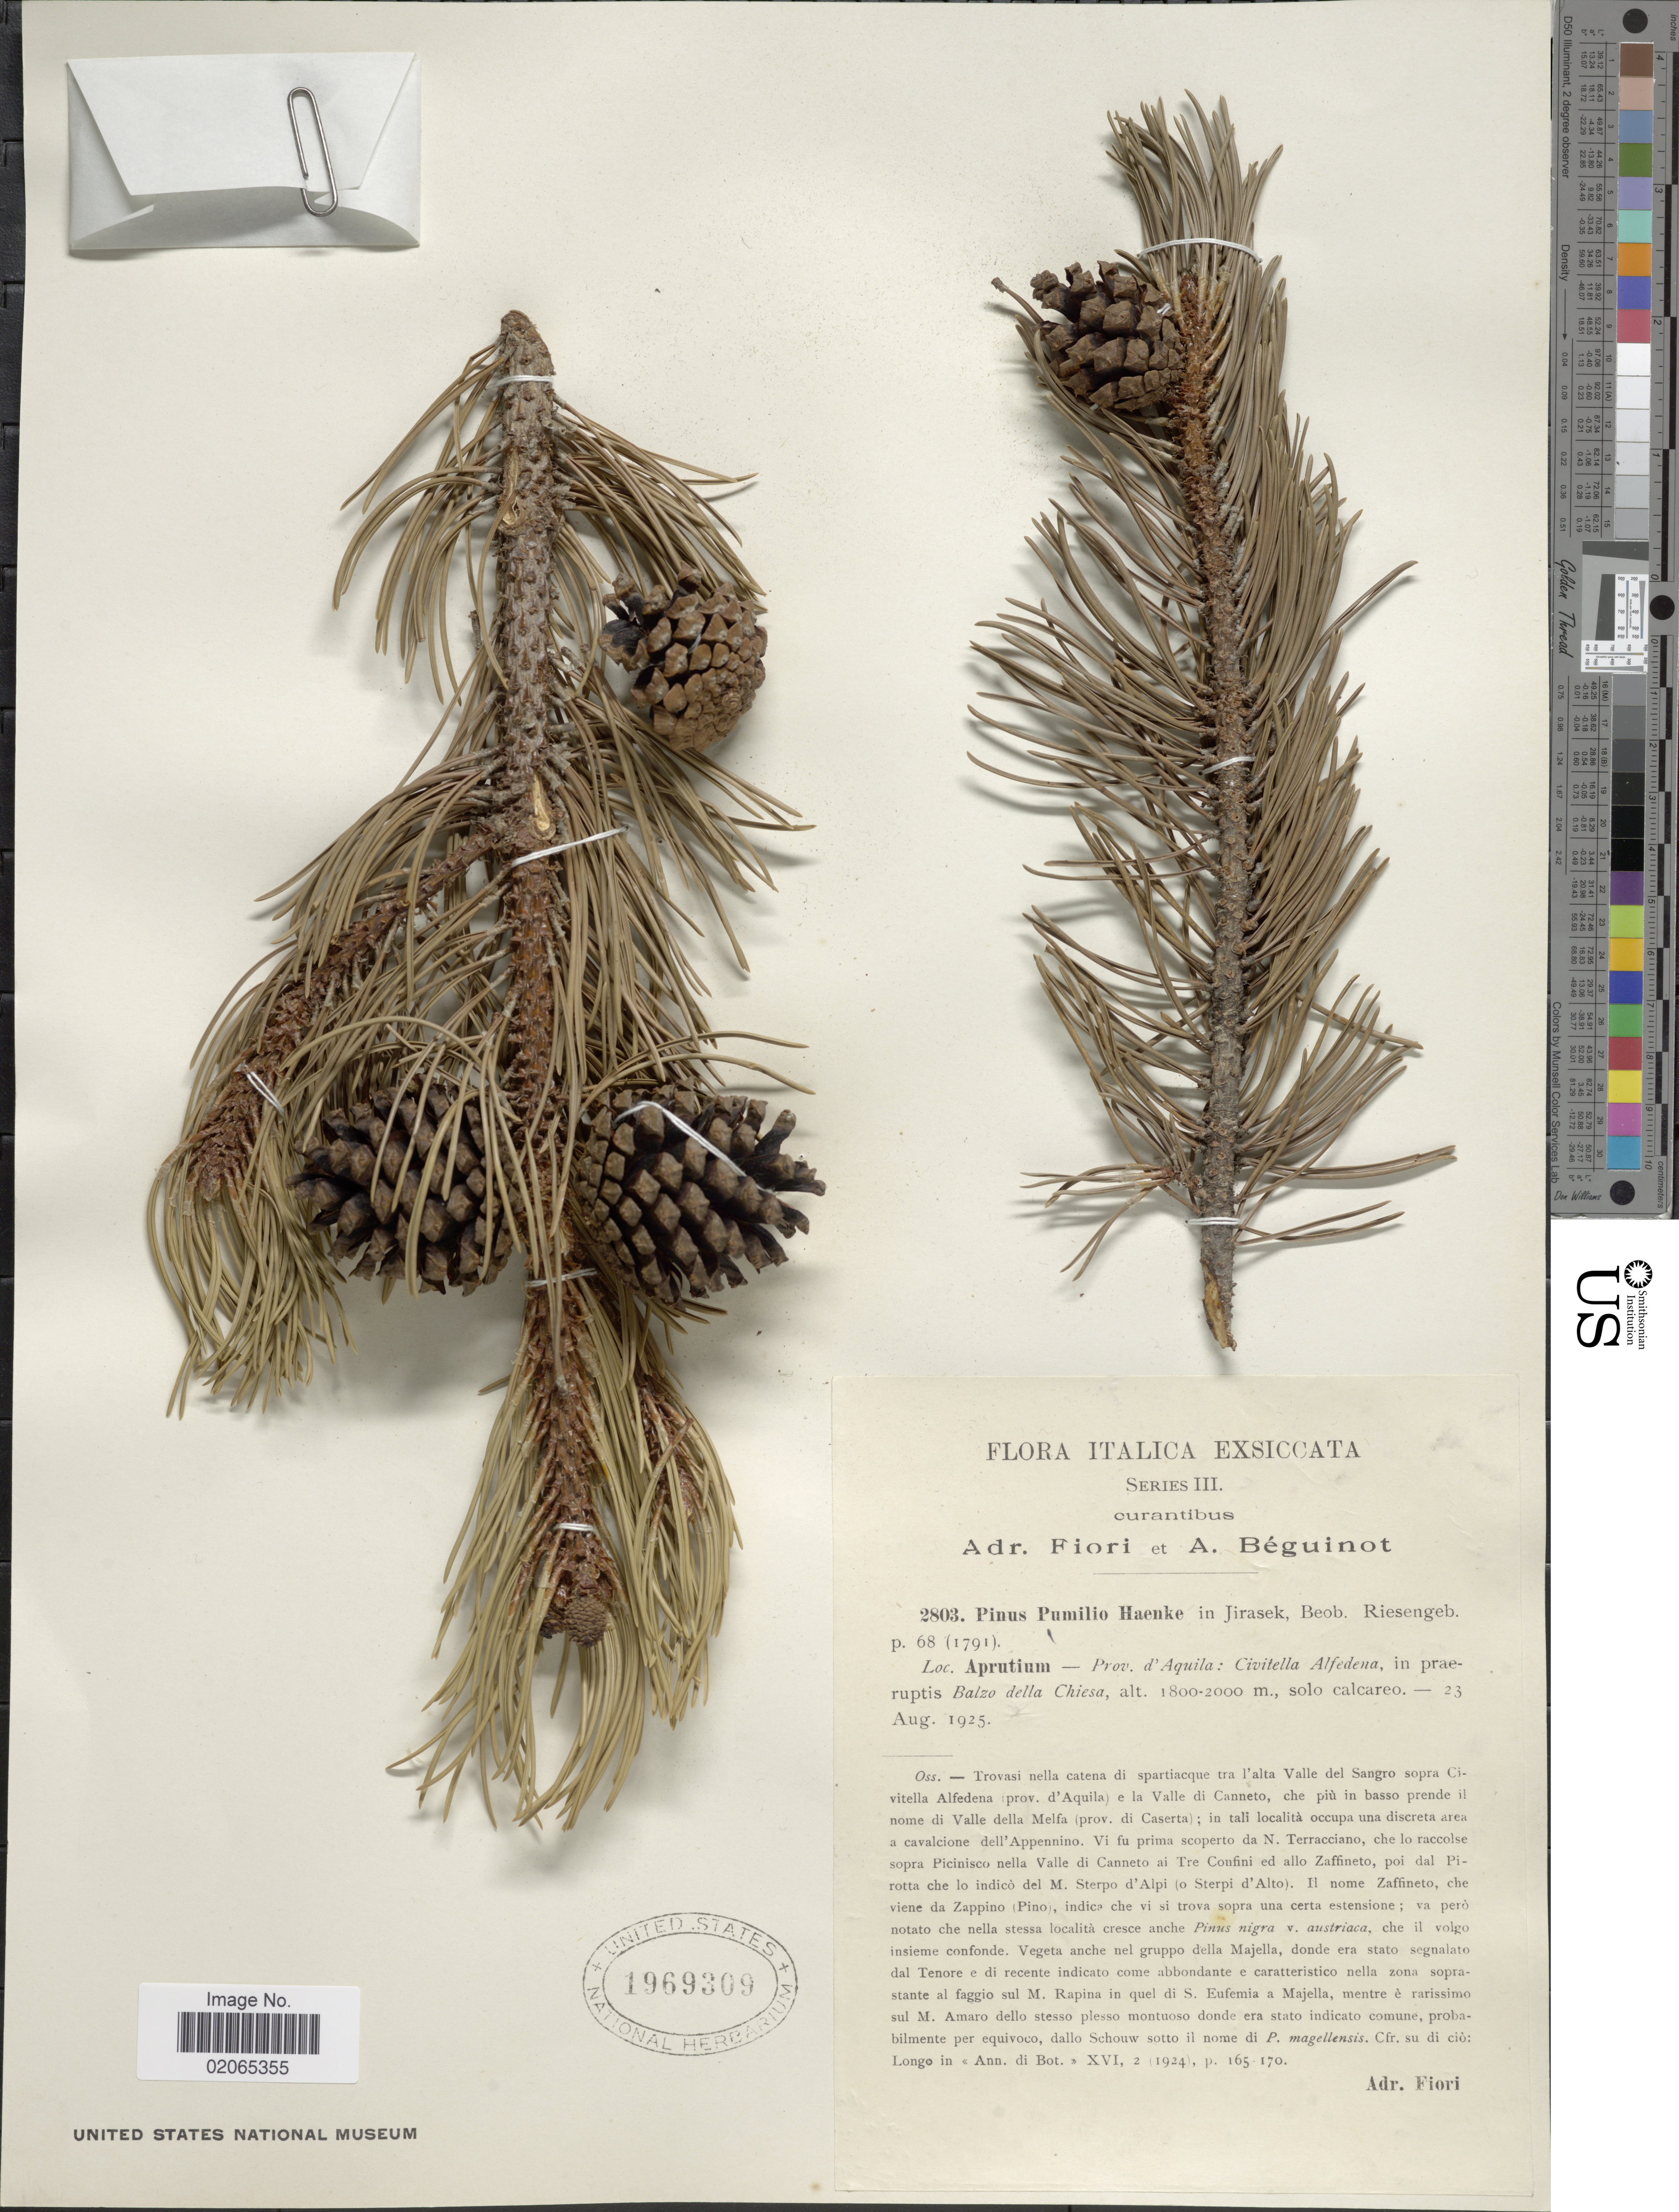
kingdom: Plantae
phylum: Tracheophyta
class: Pinopsida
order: Pinales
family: Pinaceae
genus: Pinus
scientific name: Pinus pumila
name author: (Pall.) Regel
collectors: A. Fiori & A. Béguinot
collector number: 2803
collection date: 1925-08-23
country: Italy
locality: Prov. d'Aguila: Civitella Alfedena, in praeruptis Balzo della Chiesa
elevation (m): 1800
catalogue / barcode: US 1969309